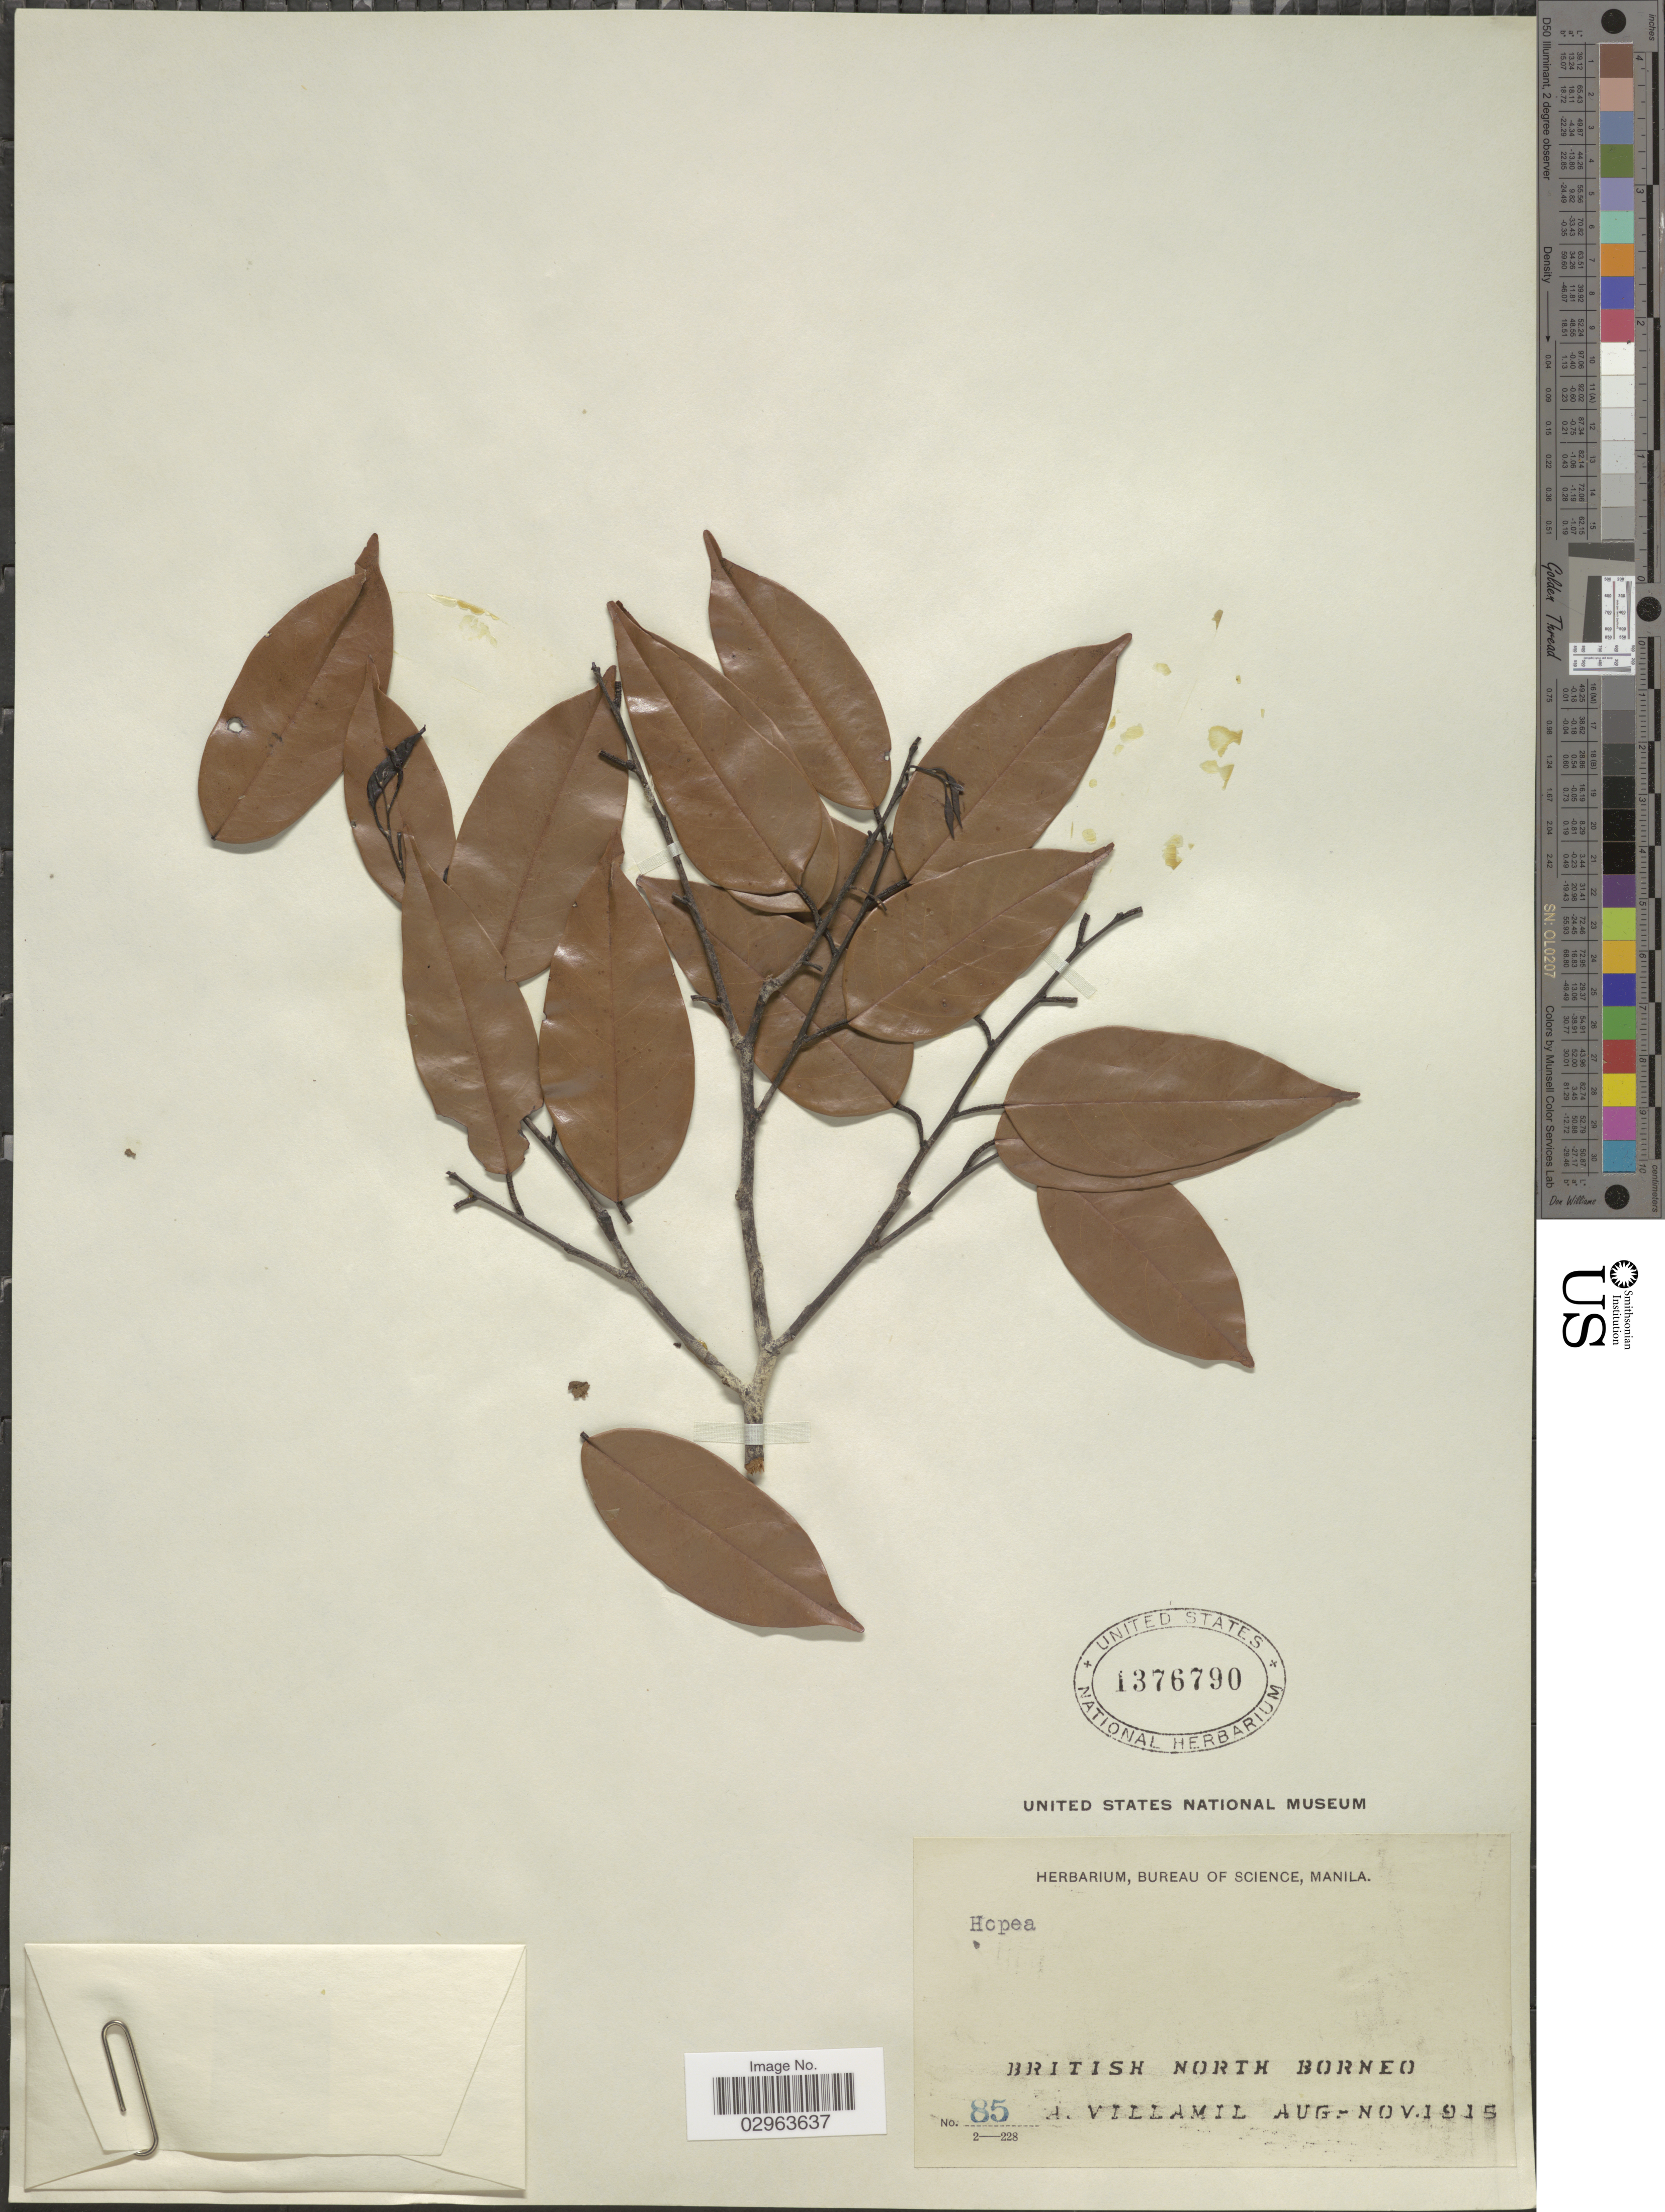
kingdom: Plantae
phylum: Tracheophyta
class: Magnoliopsida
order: Malvales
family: Dipterocarpaceae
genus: Hopea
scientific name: Hopea sp.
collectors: A. Villamil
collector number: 85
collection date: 1915-08/1915-11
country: Malaysia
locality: British North Borneo.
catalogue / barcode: US 1376790